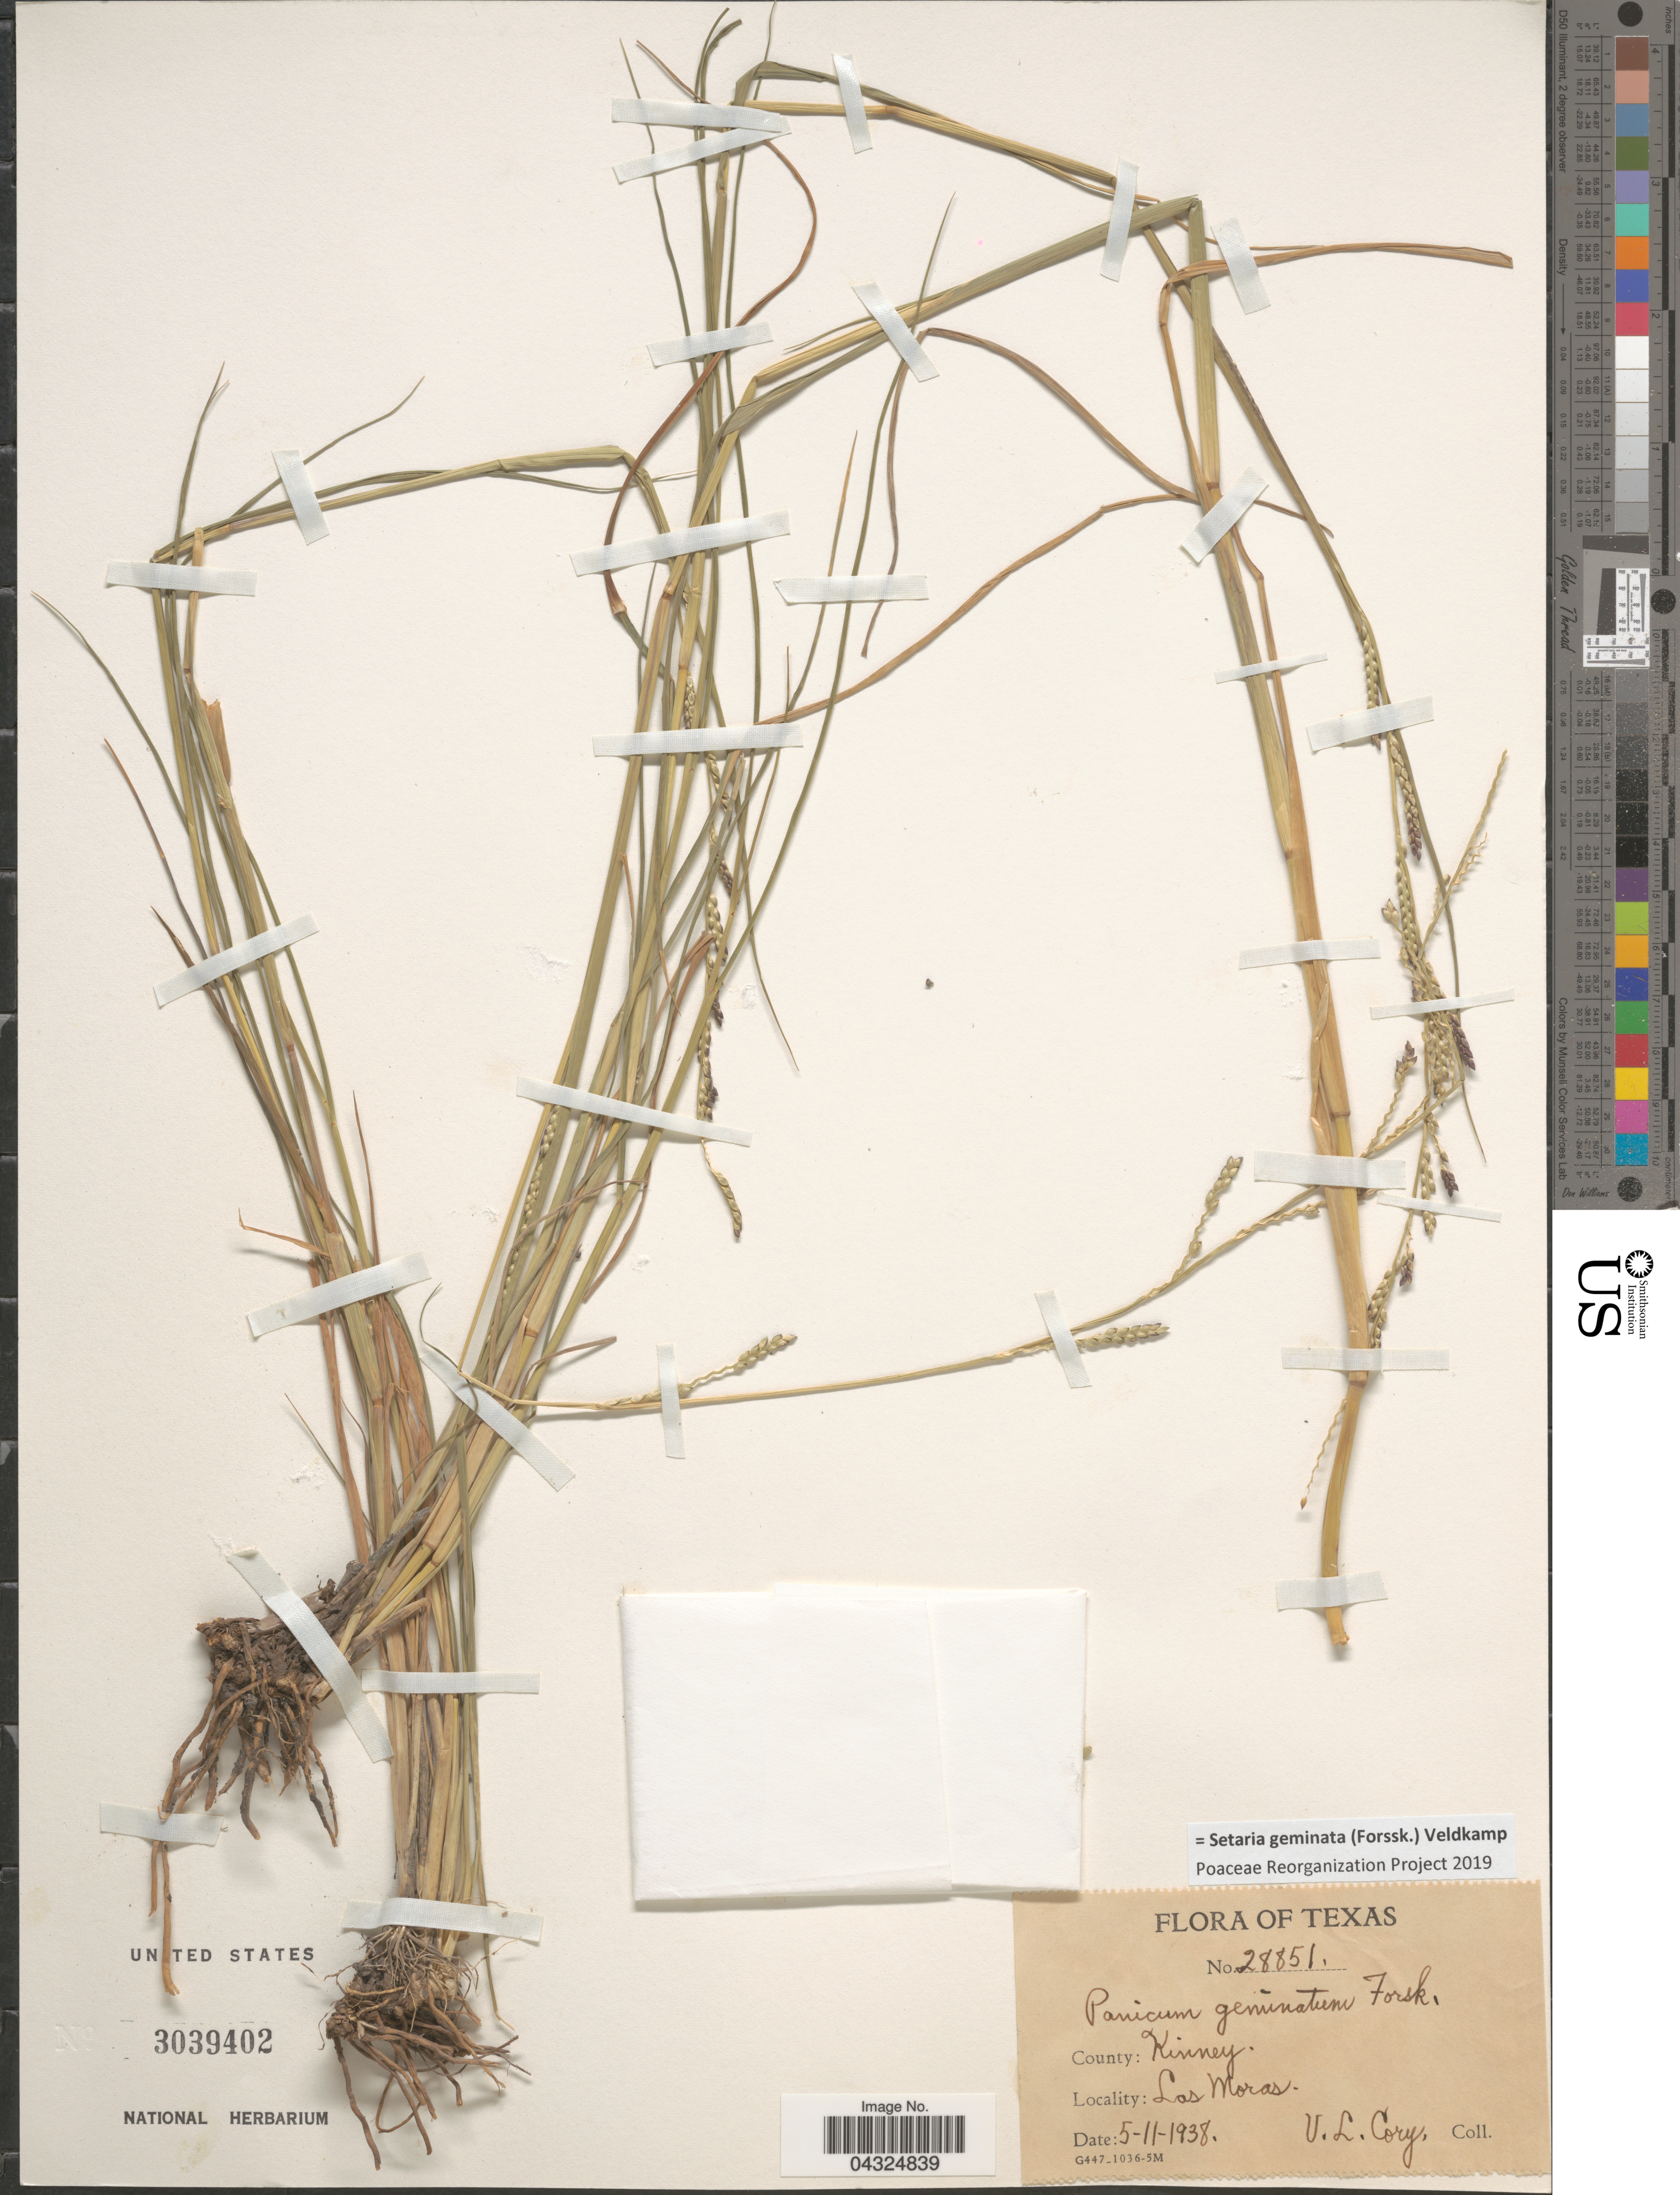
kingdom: Plantae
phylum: Tracheophyta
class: Liliopsida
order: Poales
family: Poaceae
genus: Setaria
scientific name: Setaria geminata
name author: (Forssk.) Veldkamp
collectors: V. Cory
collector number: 28851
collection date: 1938-05-11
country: United States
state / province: Texas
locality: County: Kinney. Las Moras.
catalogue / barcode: US 3039402